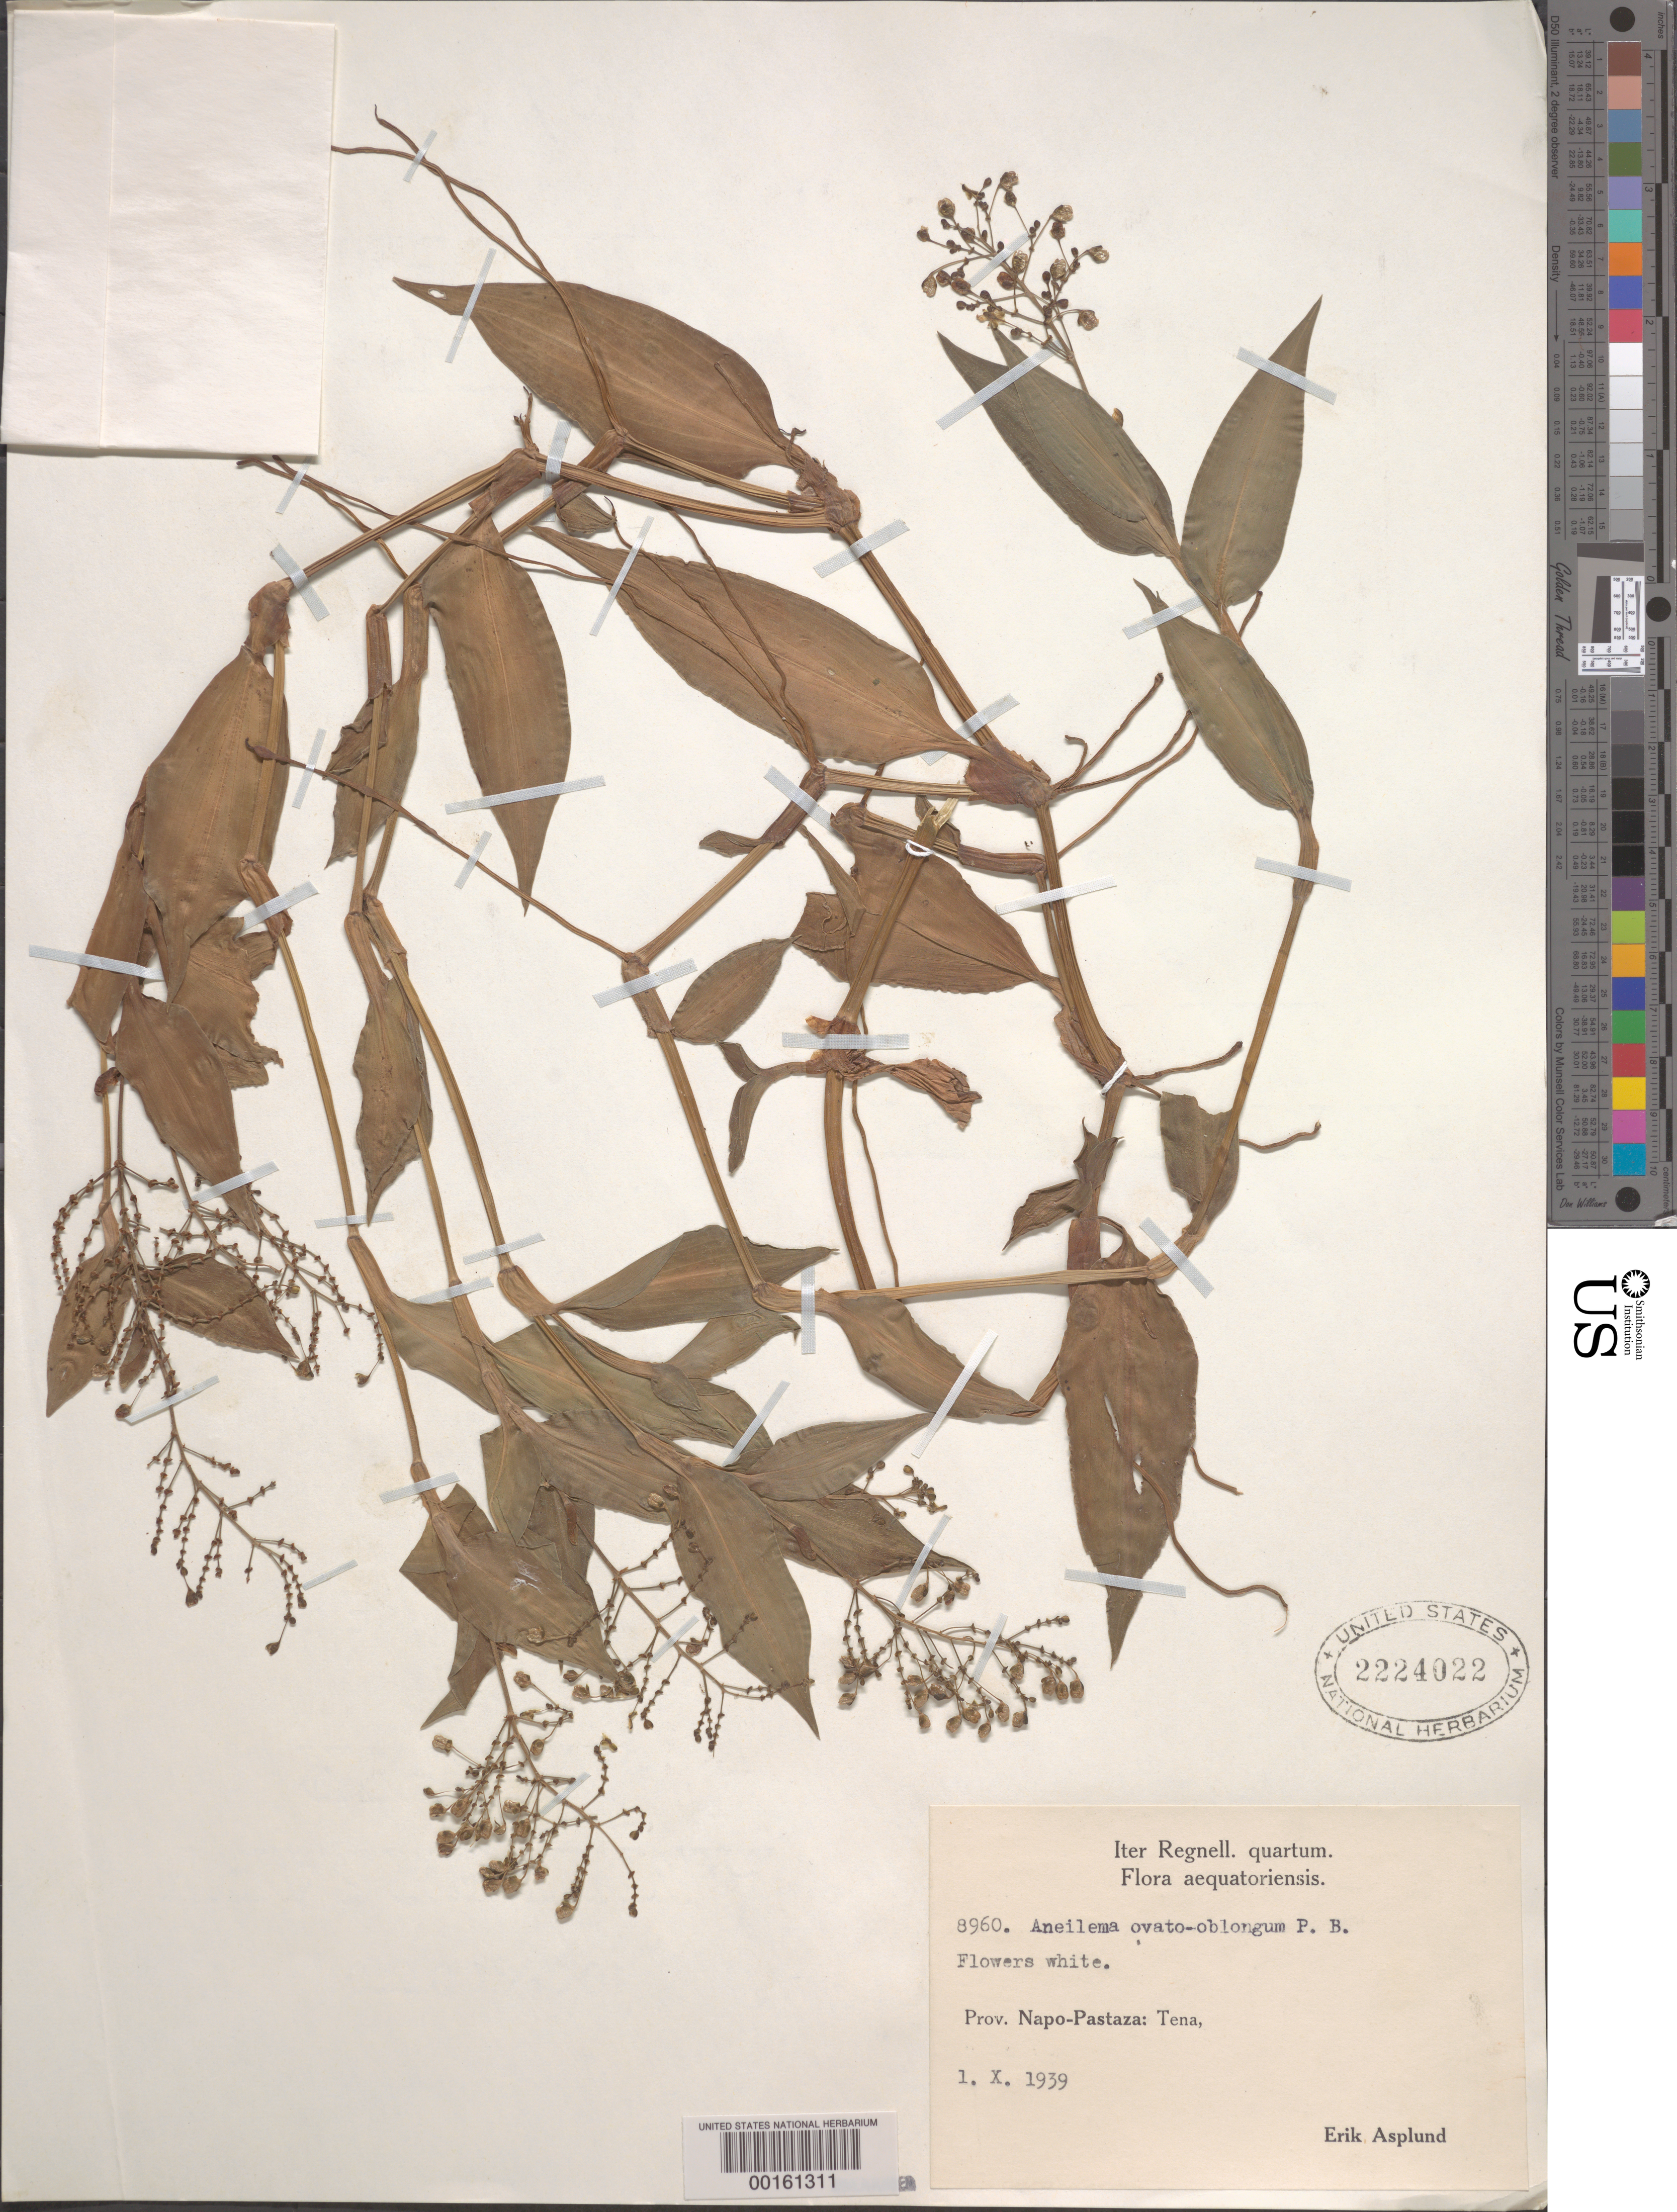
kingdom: Plantae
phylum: Tracheophyta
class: Liliopsida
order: Commelinales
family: Commelinaceae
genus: Aneilema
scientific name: Aneilema umbrosum subsp. ovato-oblongum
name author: (P. Beauv.) J.K. Morton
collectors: E. Asplund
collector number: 8960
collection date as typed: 01 Oct 1939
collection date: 1939-10-01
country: Ecuador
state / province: Napo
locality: Tena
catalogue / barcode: US 2224022